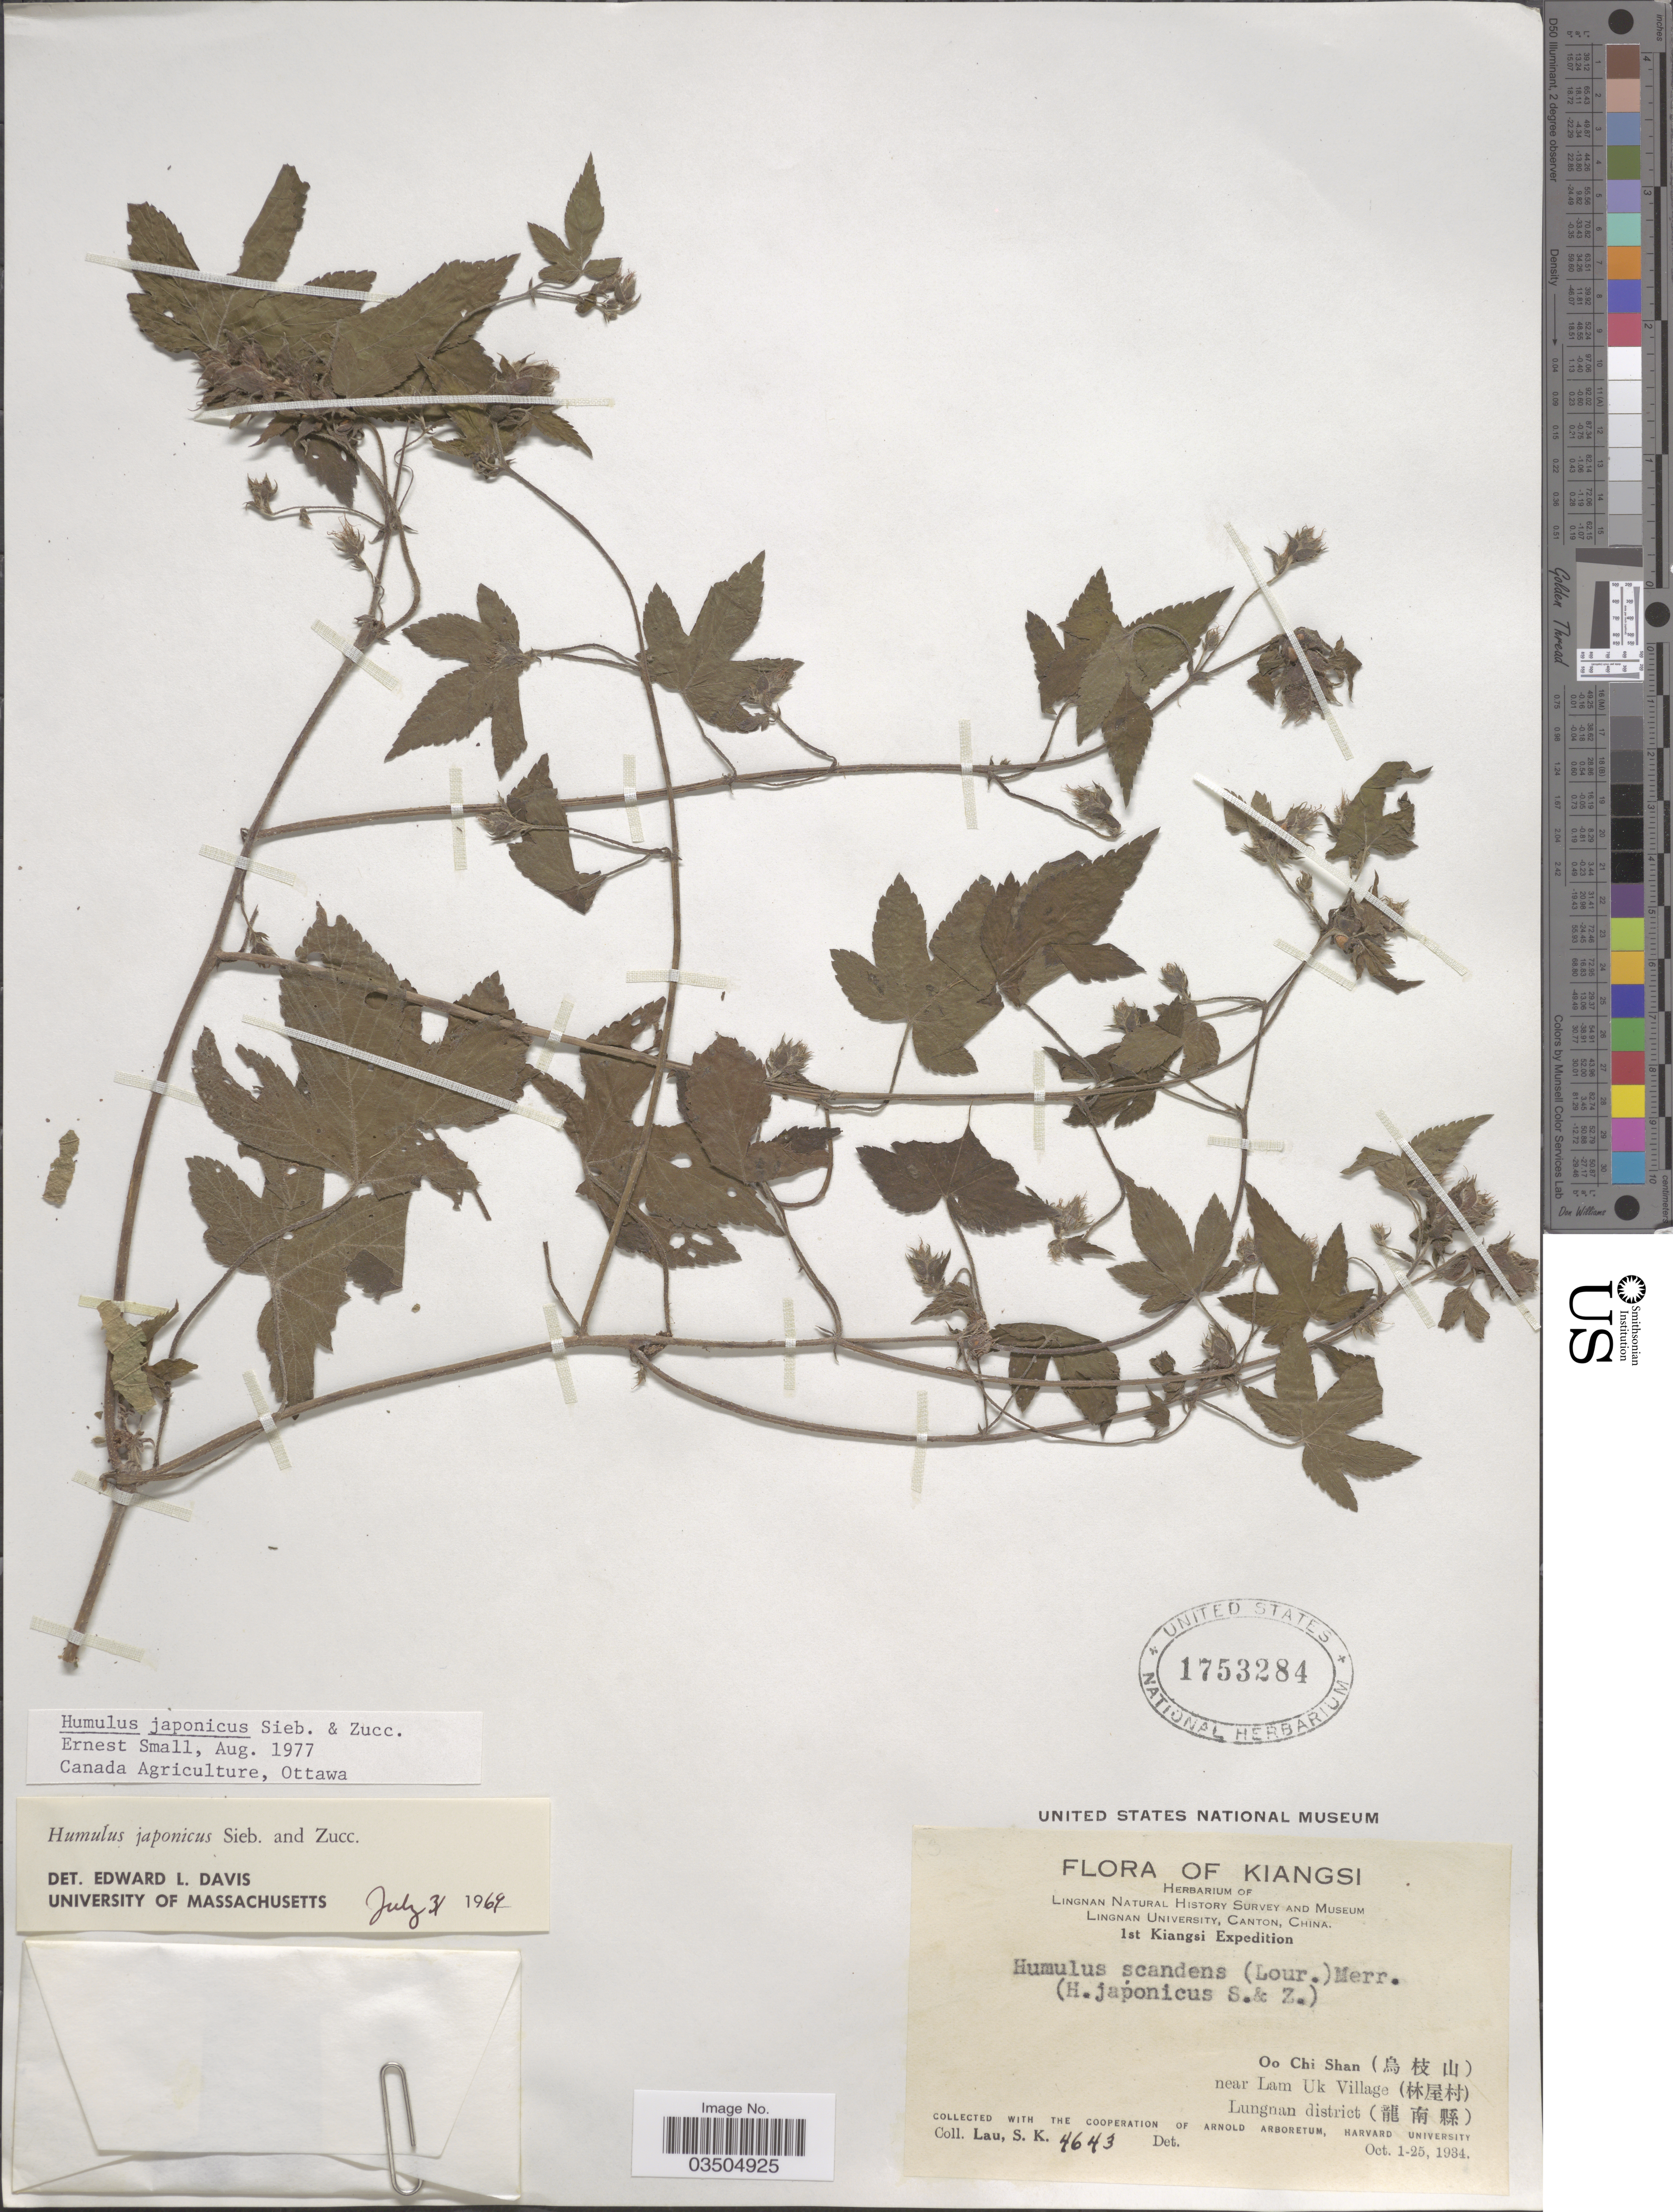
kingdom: Plantae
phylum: Tracheophyta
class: Magnoliopsida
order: Rosales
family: Cannabaceae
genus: Humulus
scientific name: Humulus japonicus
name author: Siebold & Zucc.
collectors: S. K. Lau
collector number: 4643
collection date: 1934-10-01/1934-10-25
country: China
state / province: Jiangxi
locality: Kiangsi. Oo Chi San (X), near Lam Uk Village (X), Lungnan district (X).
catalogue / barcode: US 1753284